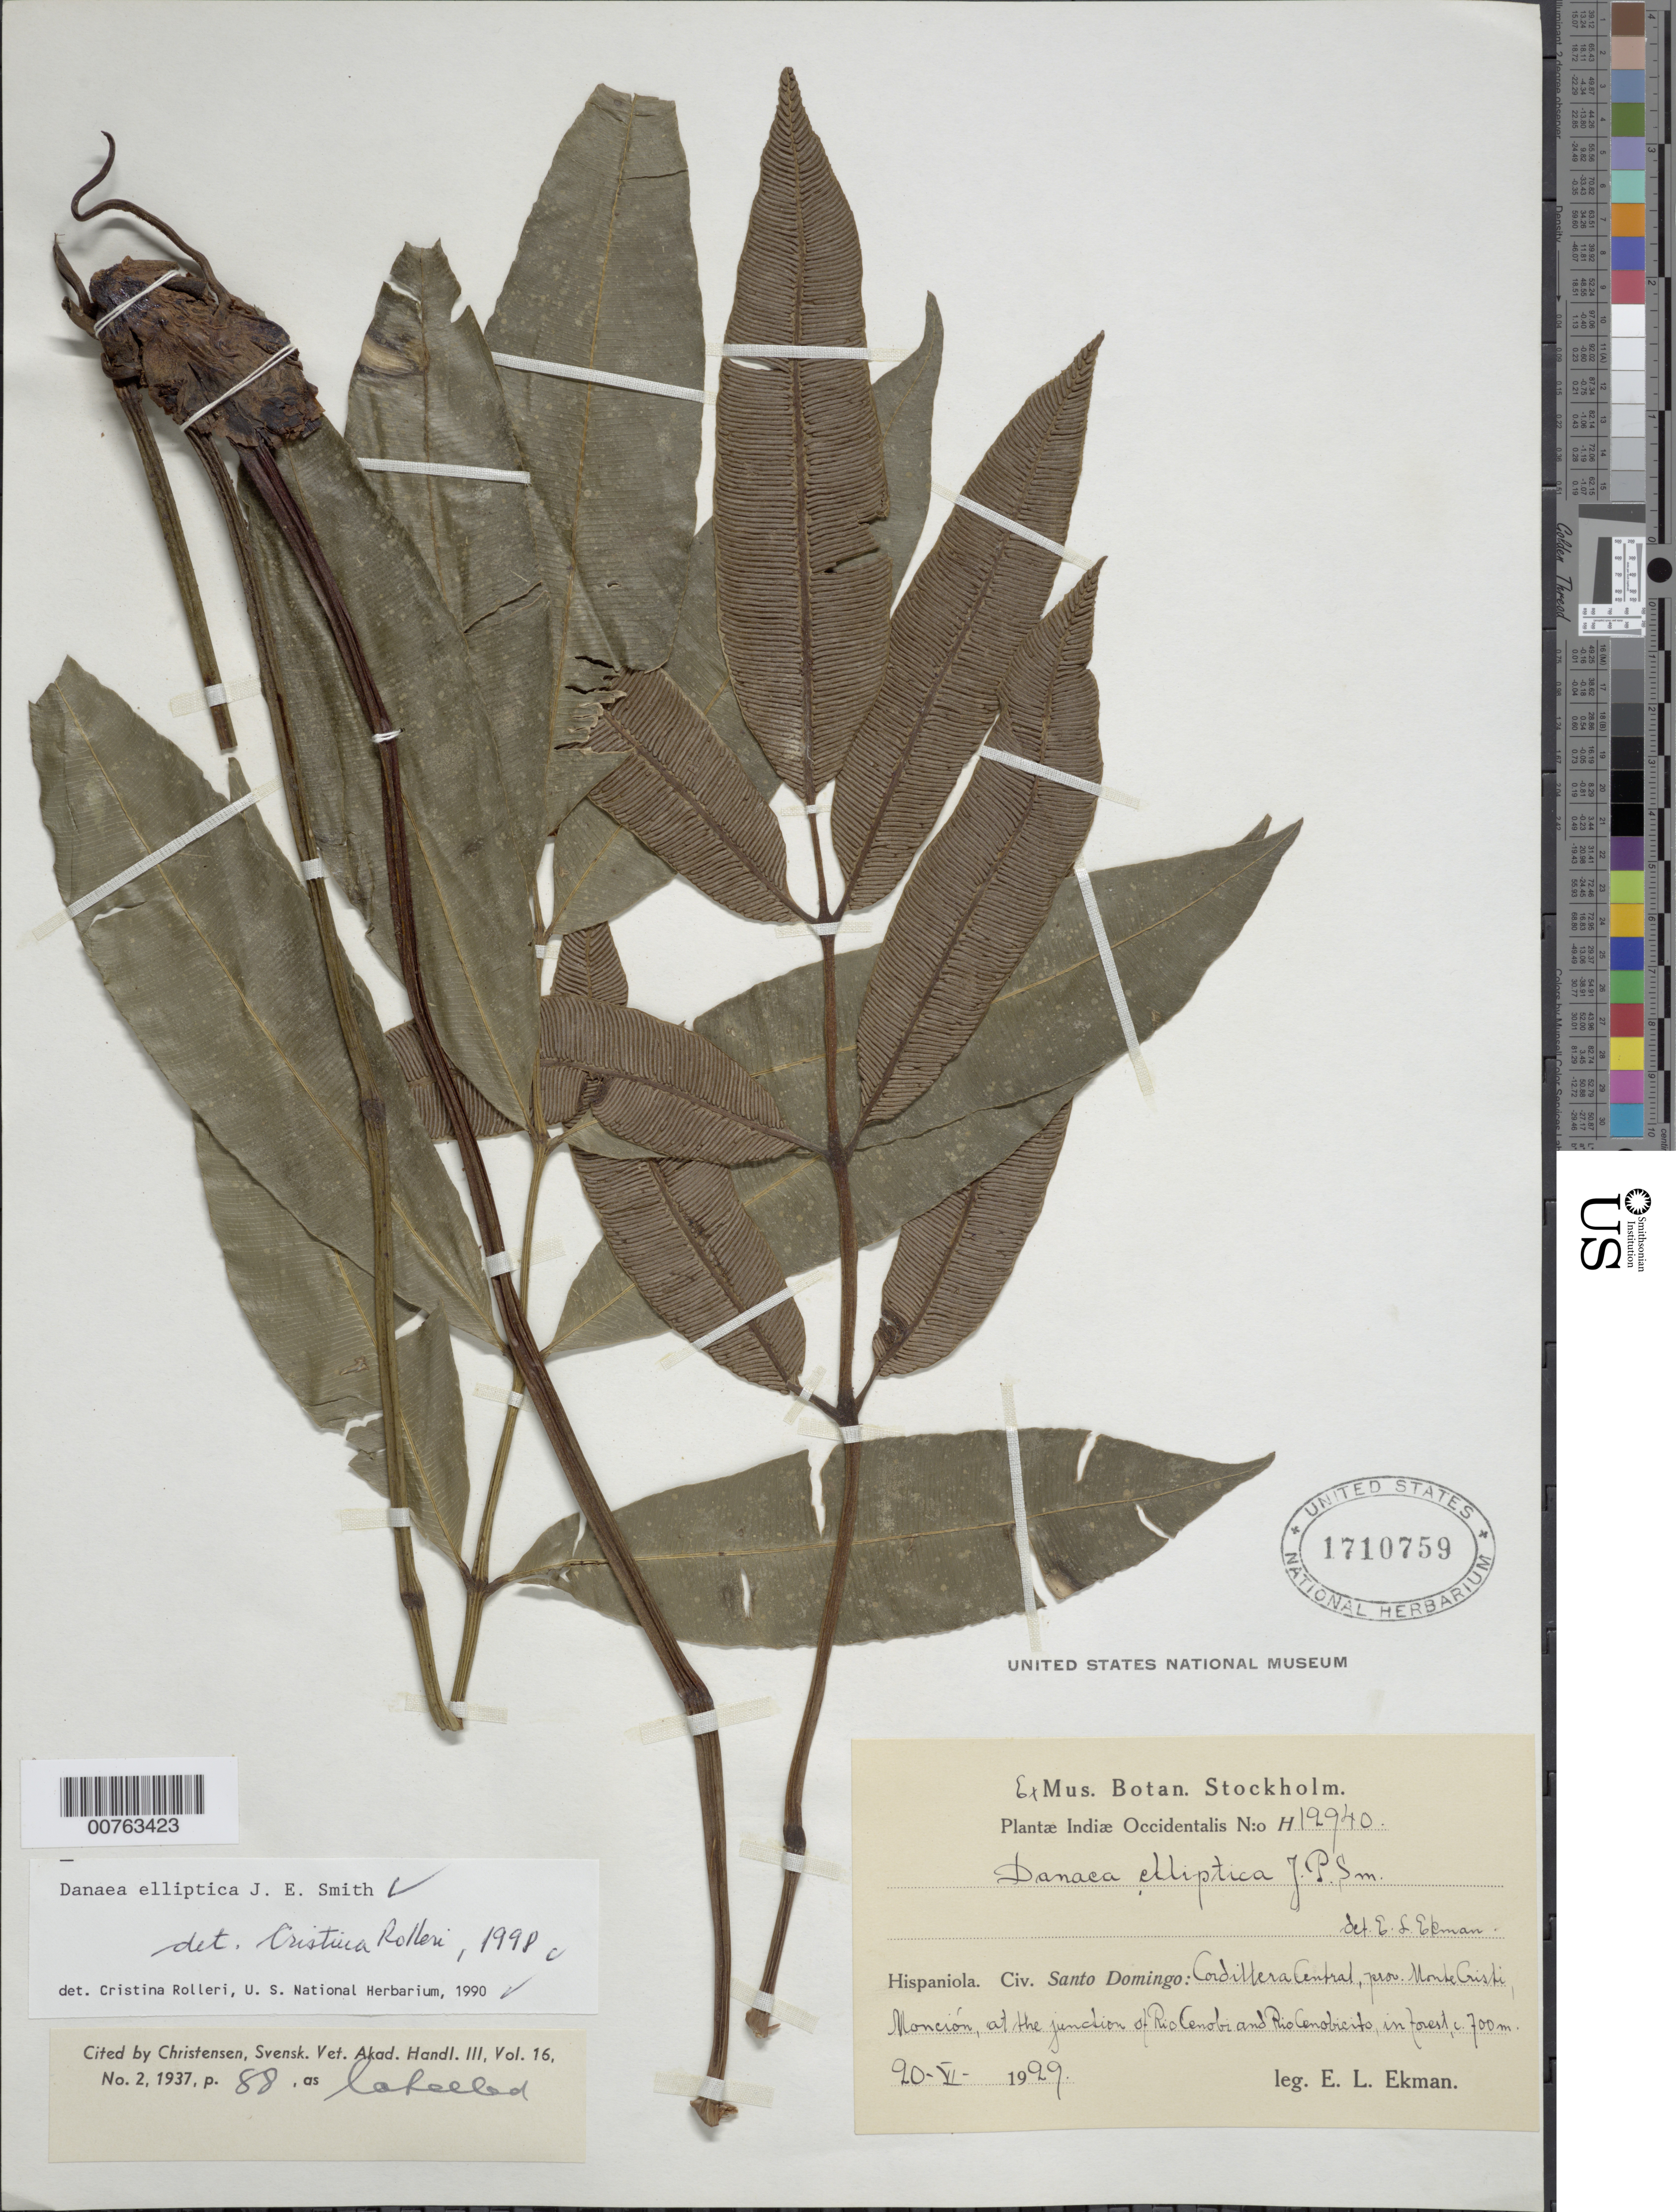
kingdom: Plantae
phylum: Tracheophyta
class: Polypodiopsida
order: Marattiales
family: Marattiaceae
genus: Danaea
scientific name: Danaea elliptica subsp. elliptica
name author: Sm.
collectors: E. L. Ekman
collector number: H 12940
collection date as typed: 20 Jun 1929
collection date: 1929-06-20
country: Dominican Republic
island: Hispaniola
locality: Cordillera Central. Provincia Monte Cristi, Monción, at the junction of Rio Cenobi and Rio Cenobicito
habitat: In forest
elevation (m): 700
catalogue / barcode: US 1710759